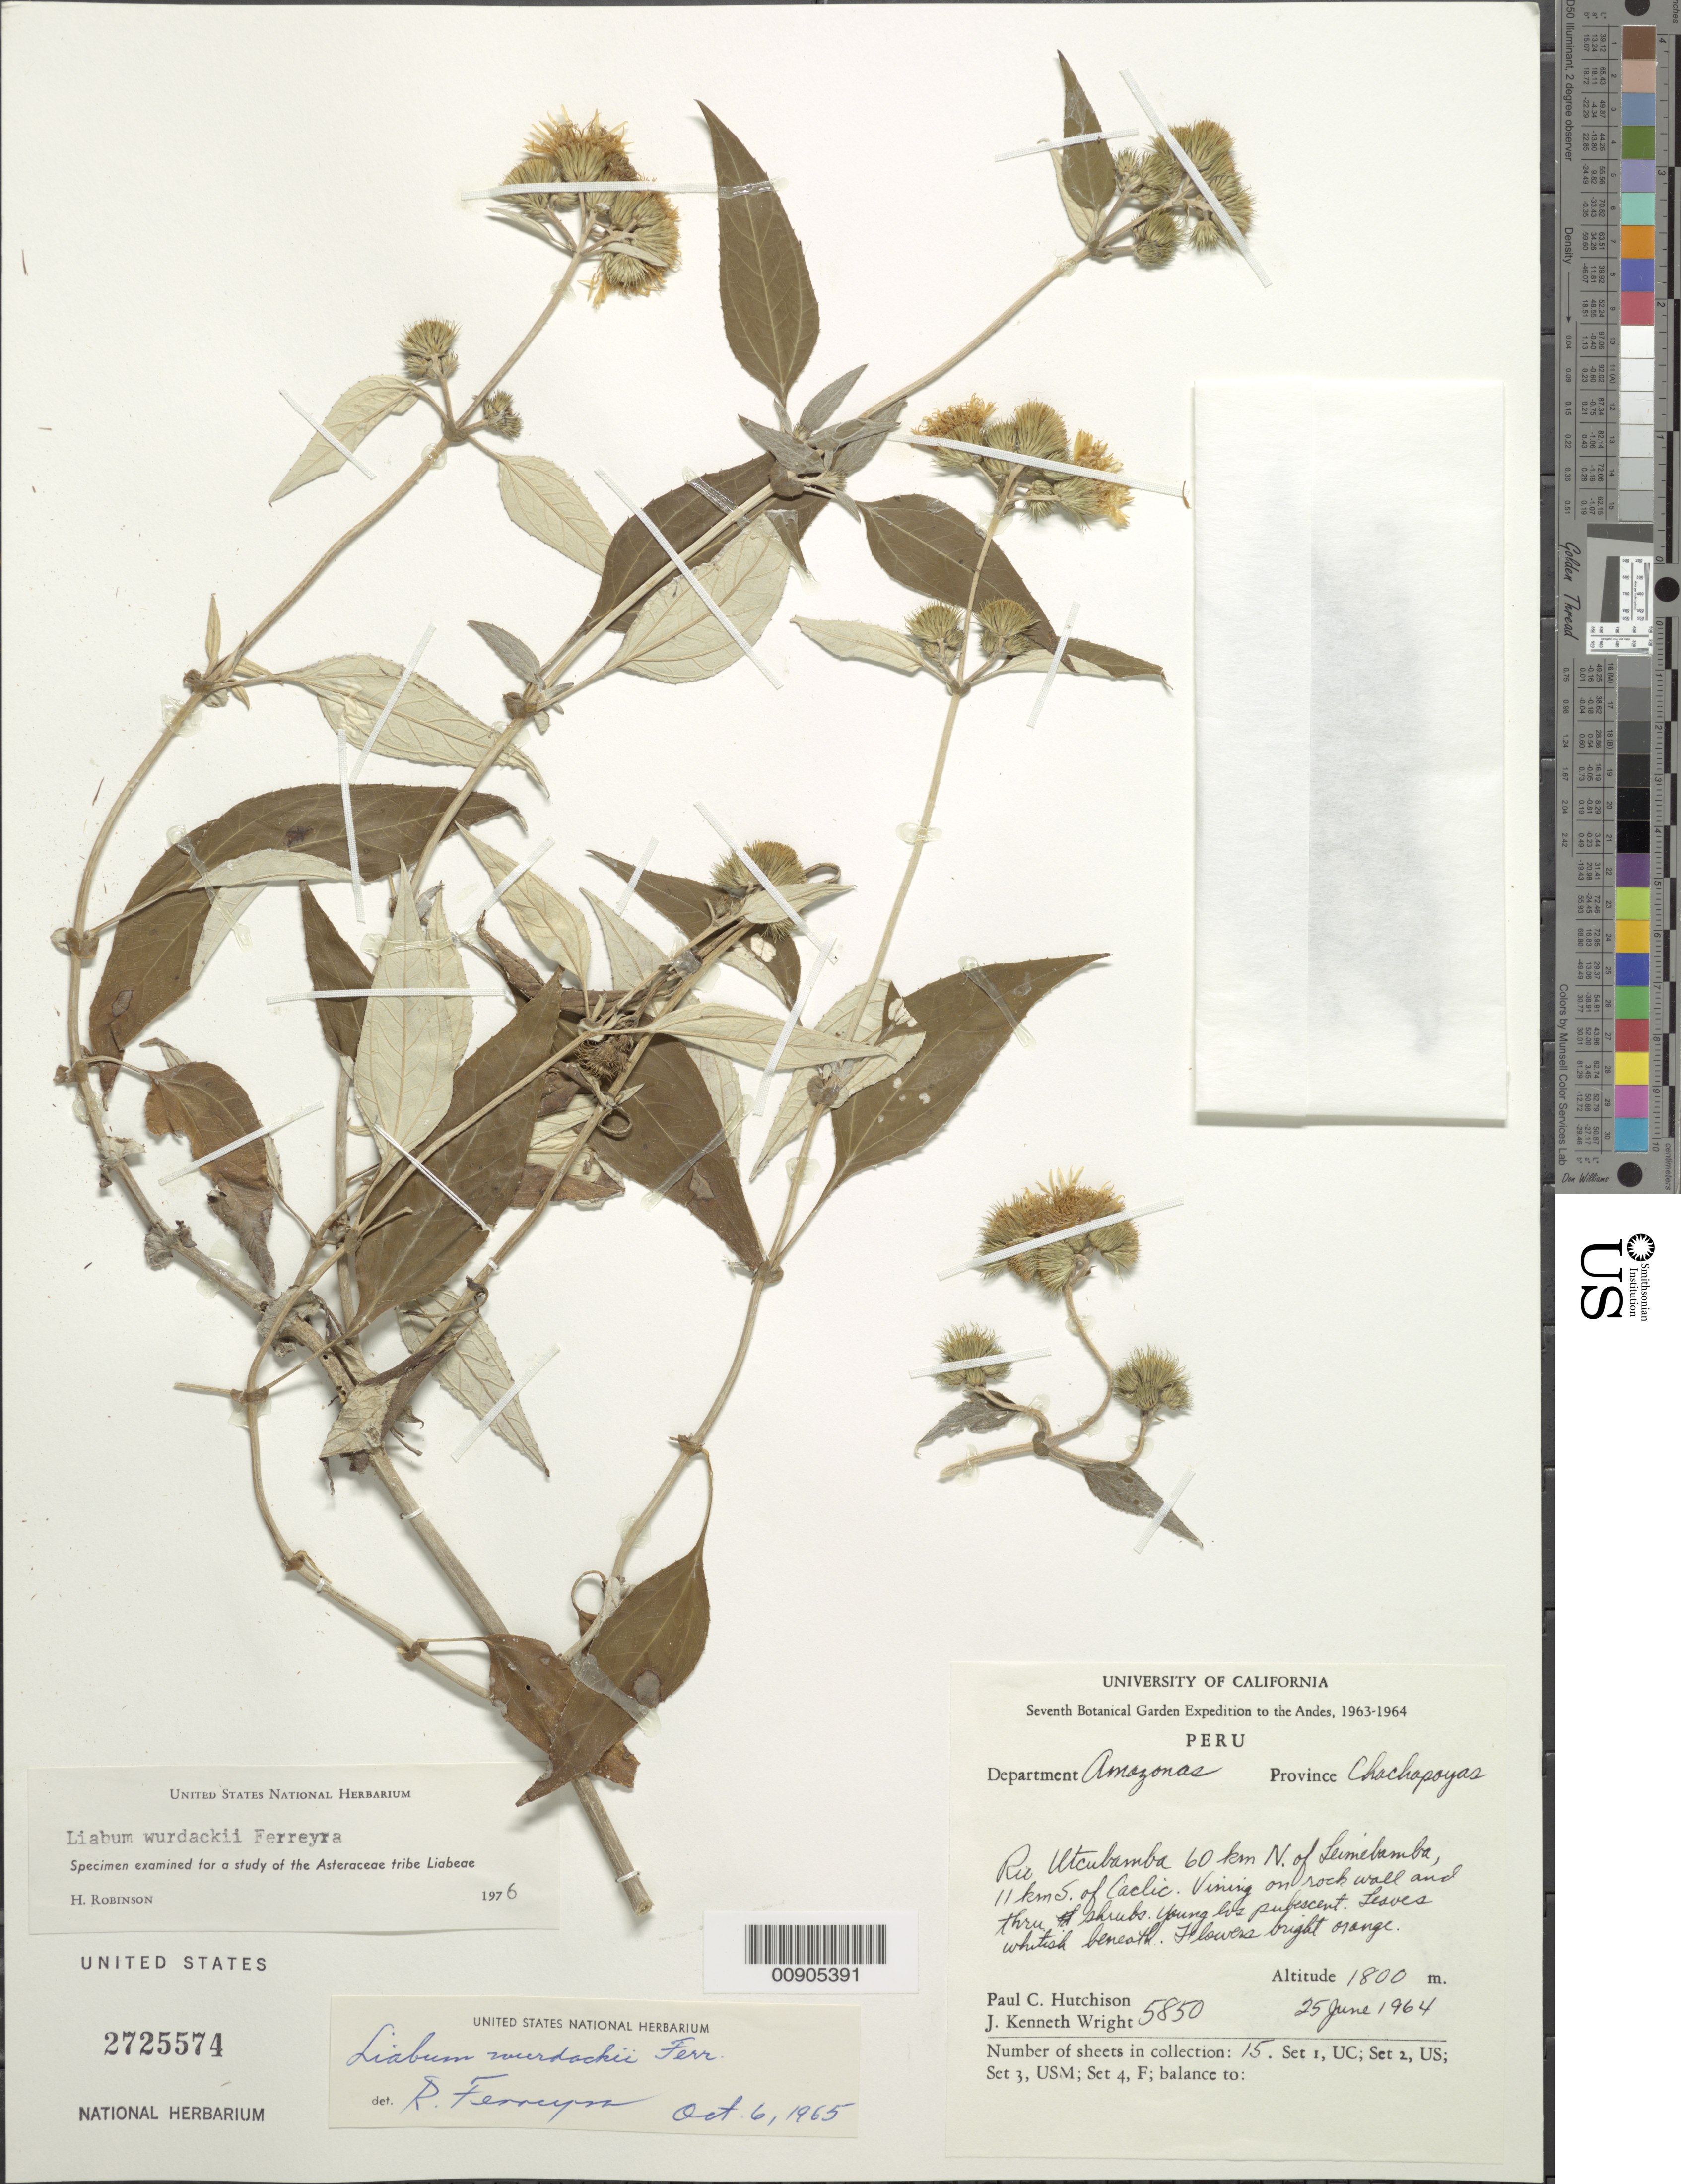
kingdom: Plantae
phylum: Tracheophyta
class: Magnoliopsida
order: Asterales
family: Asteraceae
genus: Liabum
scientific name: Liabum wurdackii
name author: Ferreyra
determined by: Robinson, Harold E., (US)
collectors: P. C. Hutchison & J. K. Wright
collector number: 5850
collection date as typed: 25 June 1964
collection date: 1964-06-25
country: Peru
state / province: Amazonas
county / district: Chachapoyas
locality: Rio Utcubamba, 60 km N of Leimebamba, 11 km S of Caclic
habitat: On rock wall and thru shrubs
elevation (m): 1800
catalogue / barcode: US 2725574